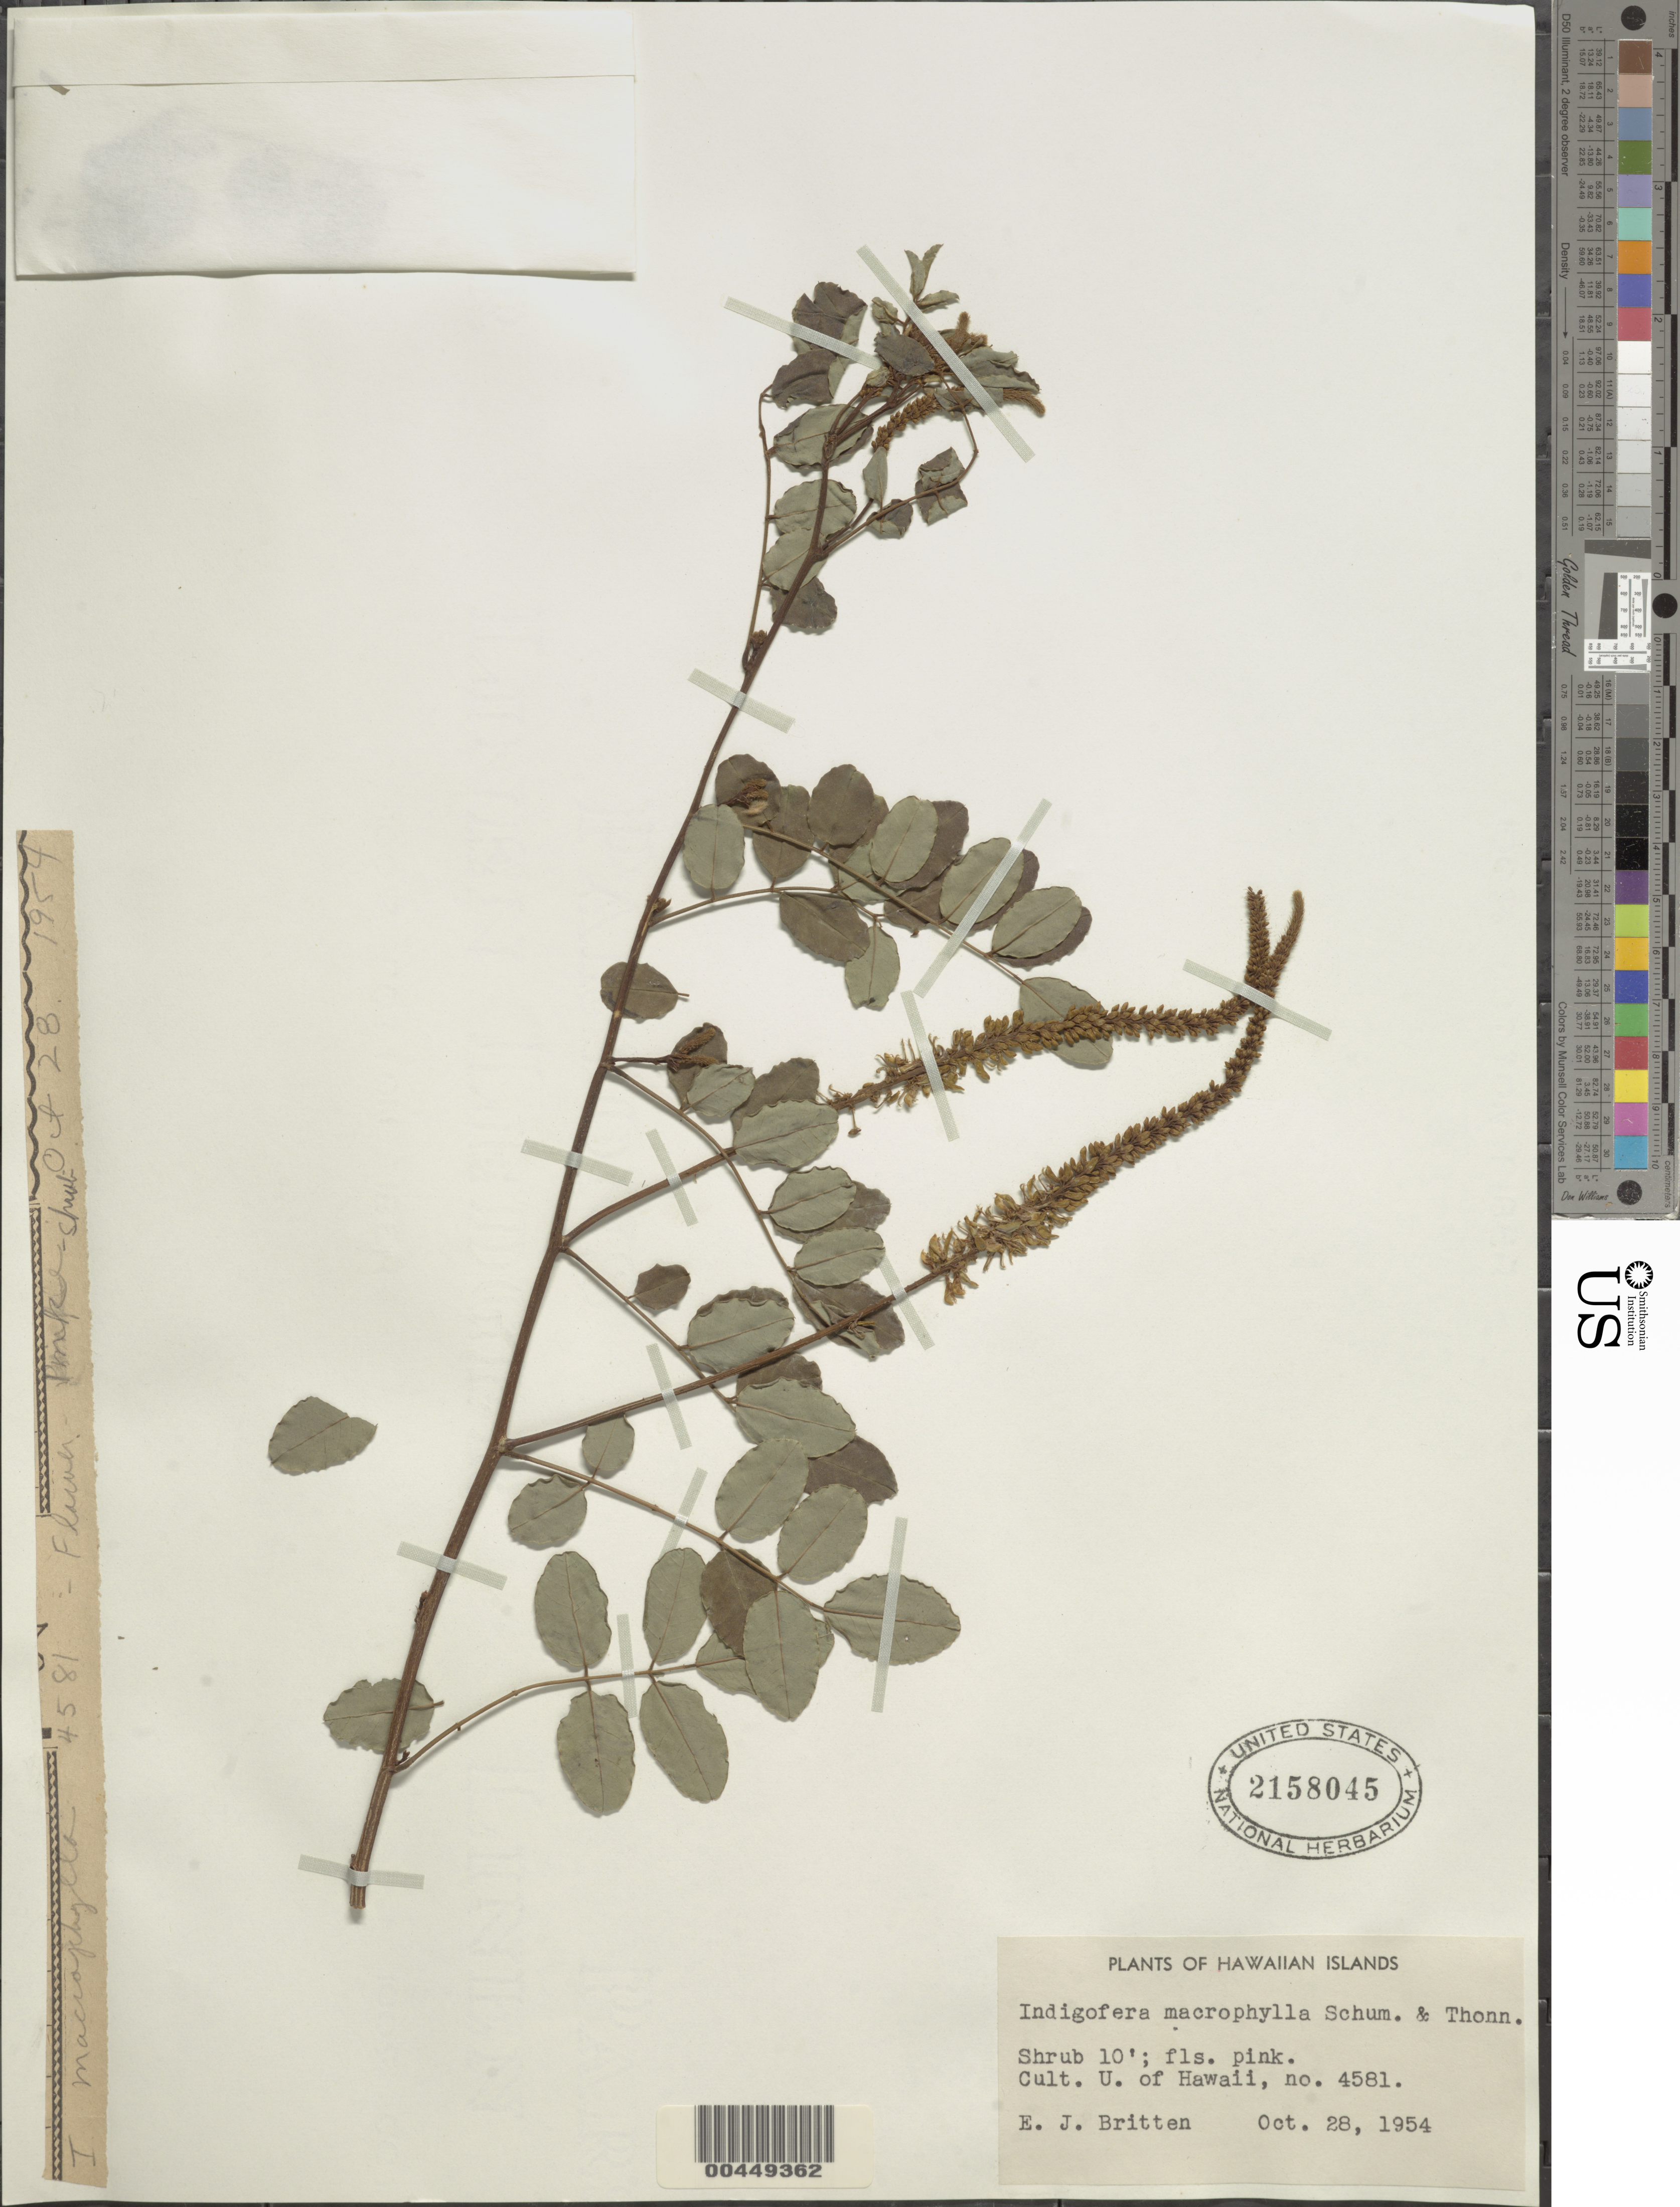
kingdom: Plantae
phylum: Tracheophyta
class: Magnoliopsida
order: Fabales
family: Fabaceae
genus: Indigofera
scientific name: Indigofera macrophylla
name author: Schumach.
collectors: E. Britten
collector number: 4581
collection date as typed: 28 Oct 1954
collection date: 1954-10-28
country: United States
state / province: Hawaii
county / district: Hawaii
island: Hawaii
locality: University of Hawaii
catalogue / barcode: US 2158045